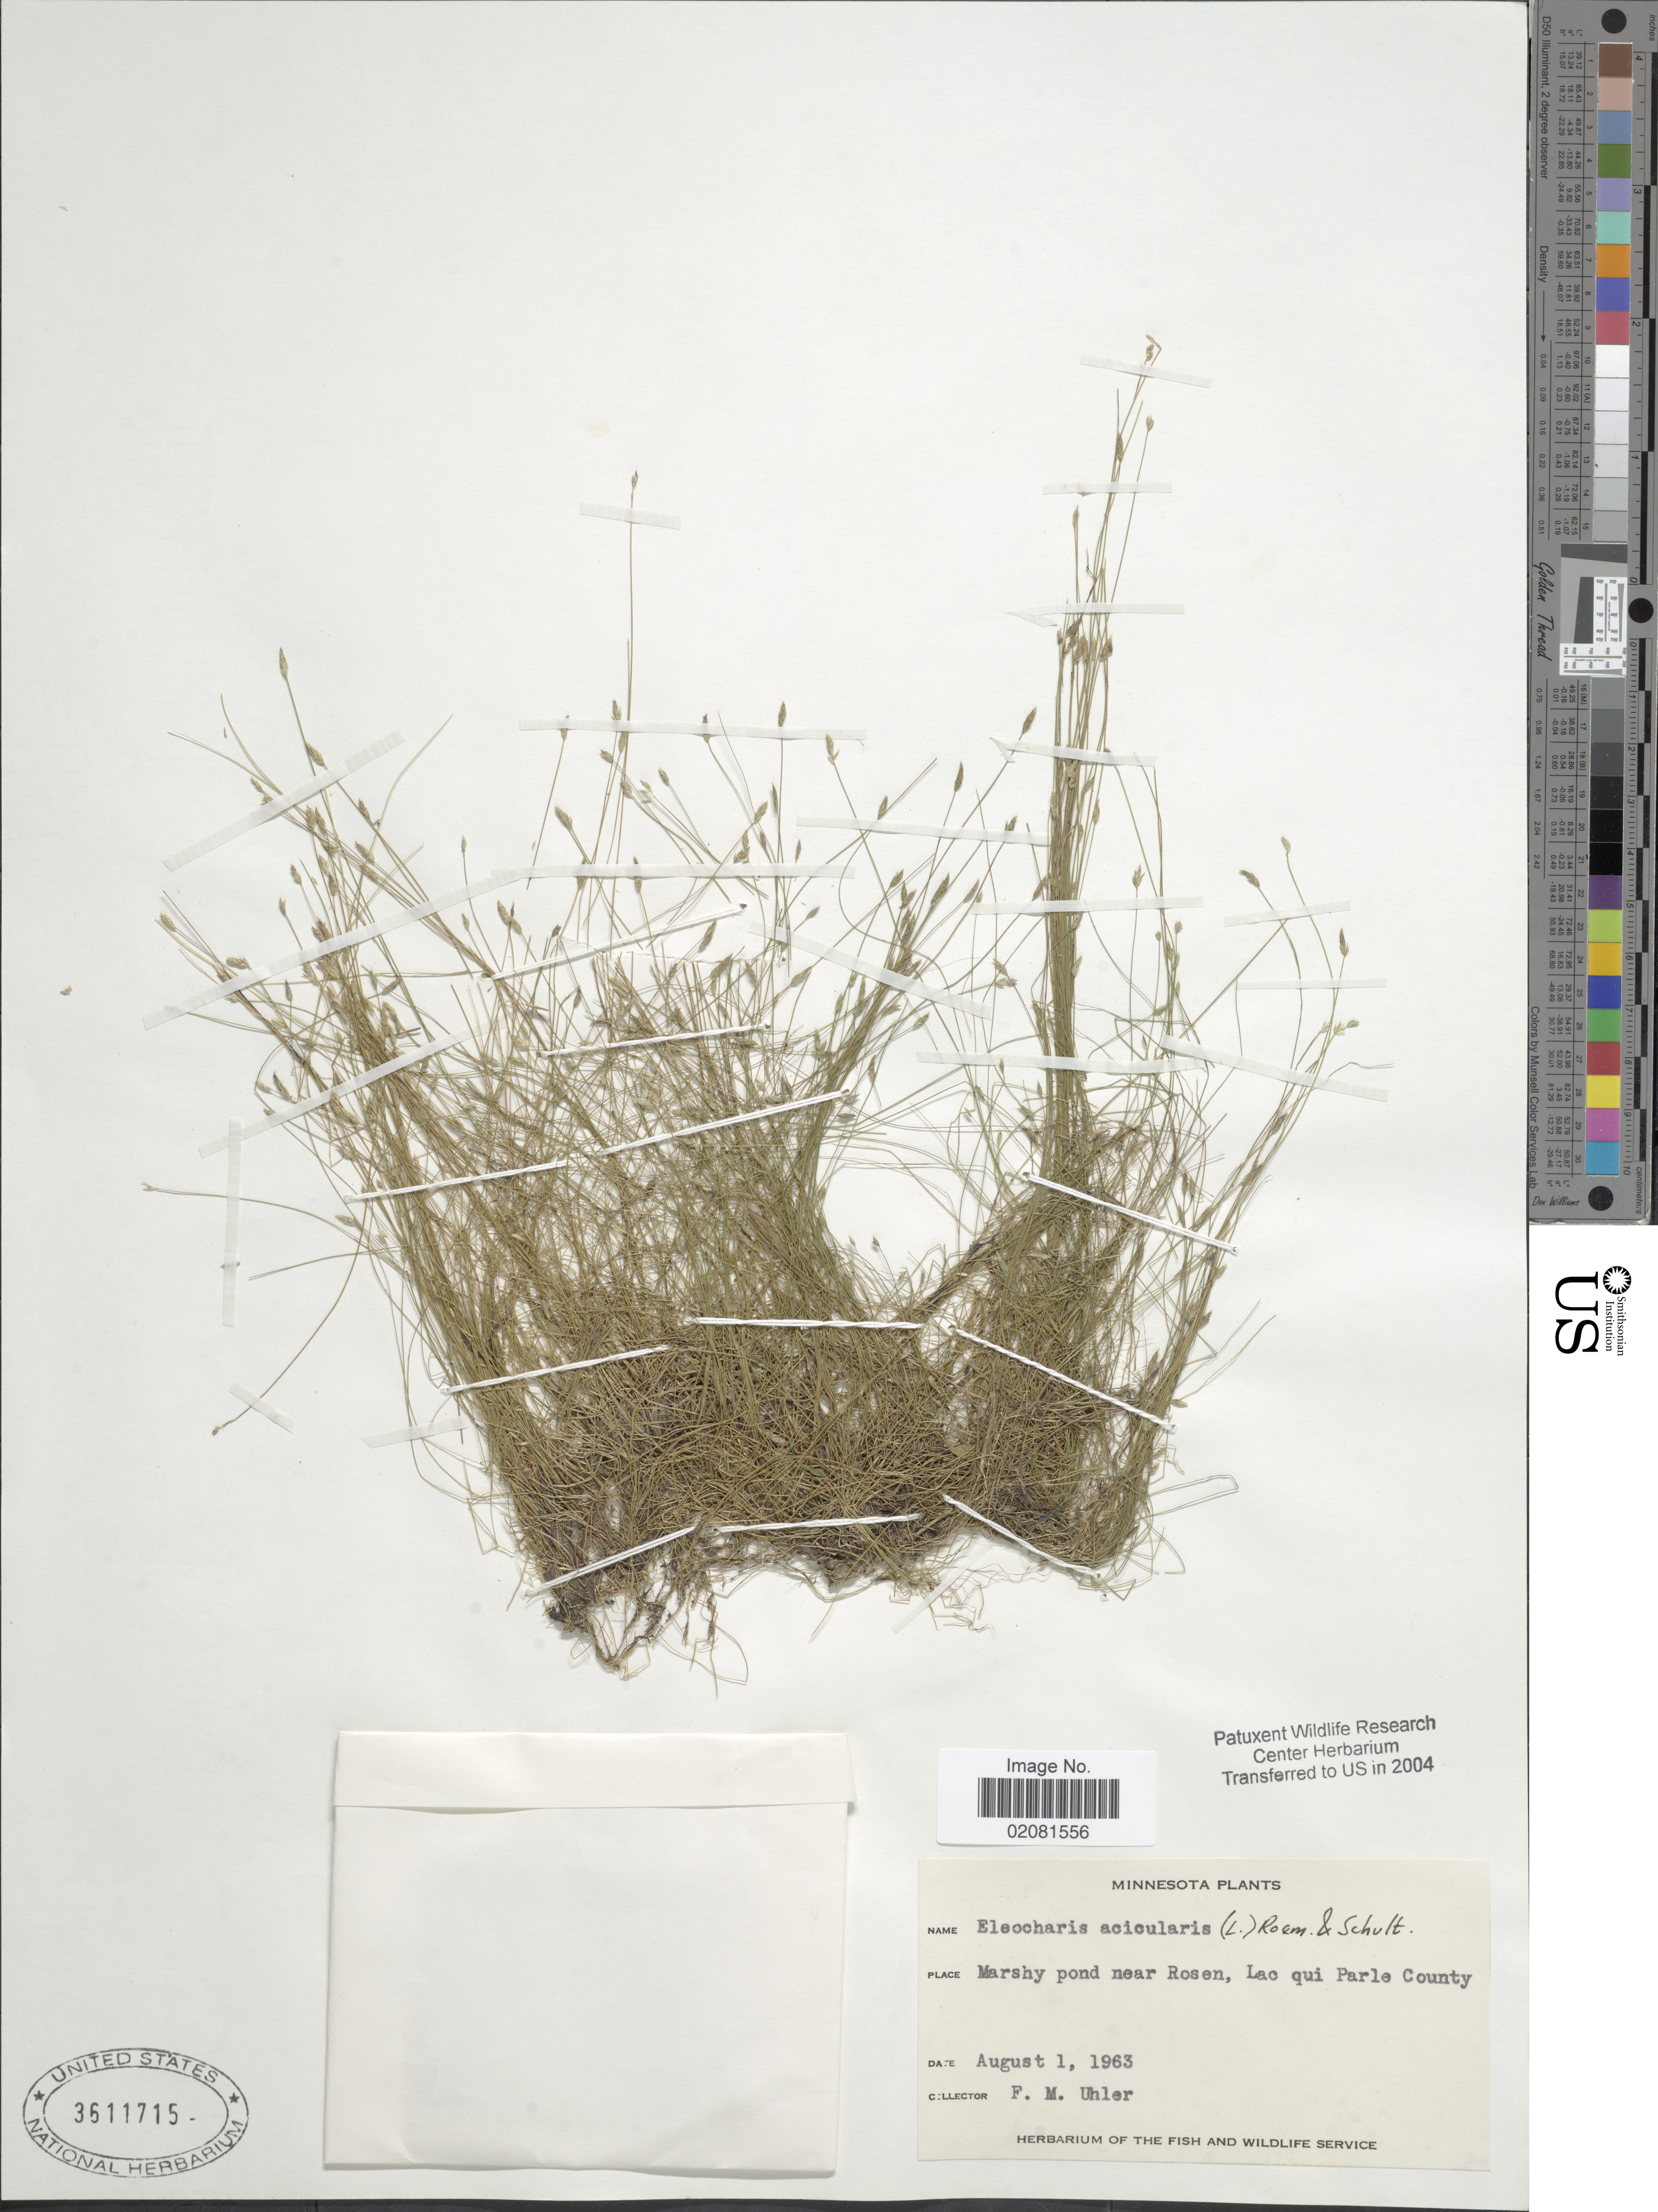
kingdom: Plantae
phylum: Tracheophyta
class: Liliopsida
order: Poales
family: Cyperaceae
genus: Eleocharis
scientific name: Eleocharis acicularis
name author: (L.) Roem. & Schult.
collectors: F. M. Uhler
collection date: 1963-08-01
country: United States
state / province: Minnesota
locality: Marshy pond near Rosen, Lac qui Parle County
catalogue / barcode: US 3611715